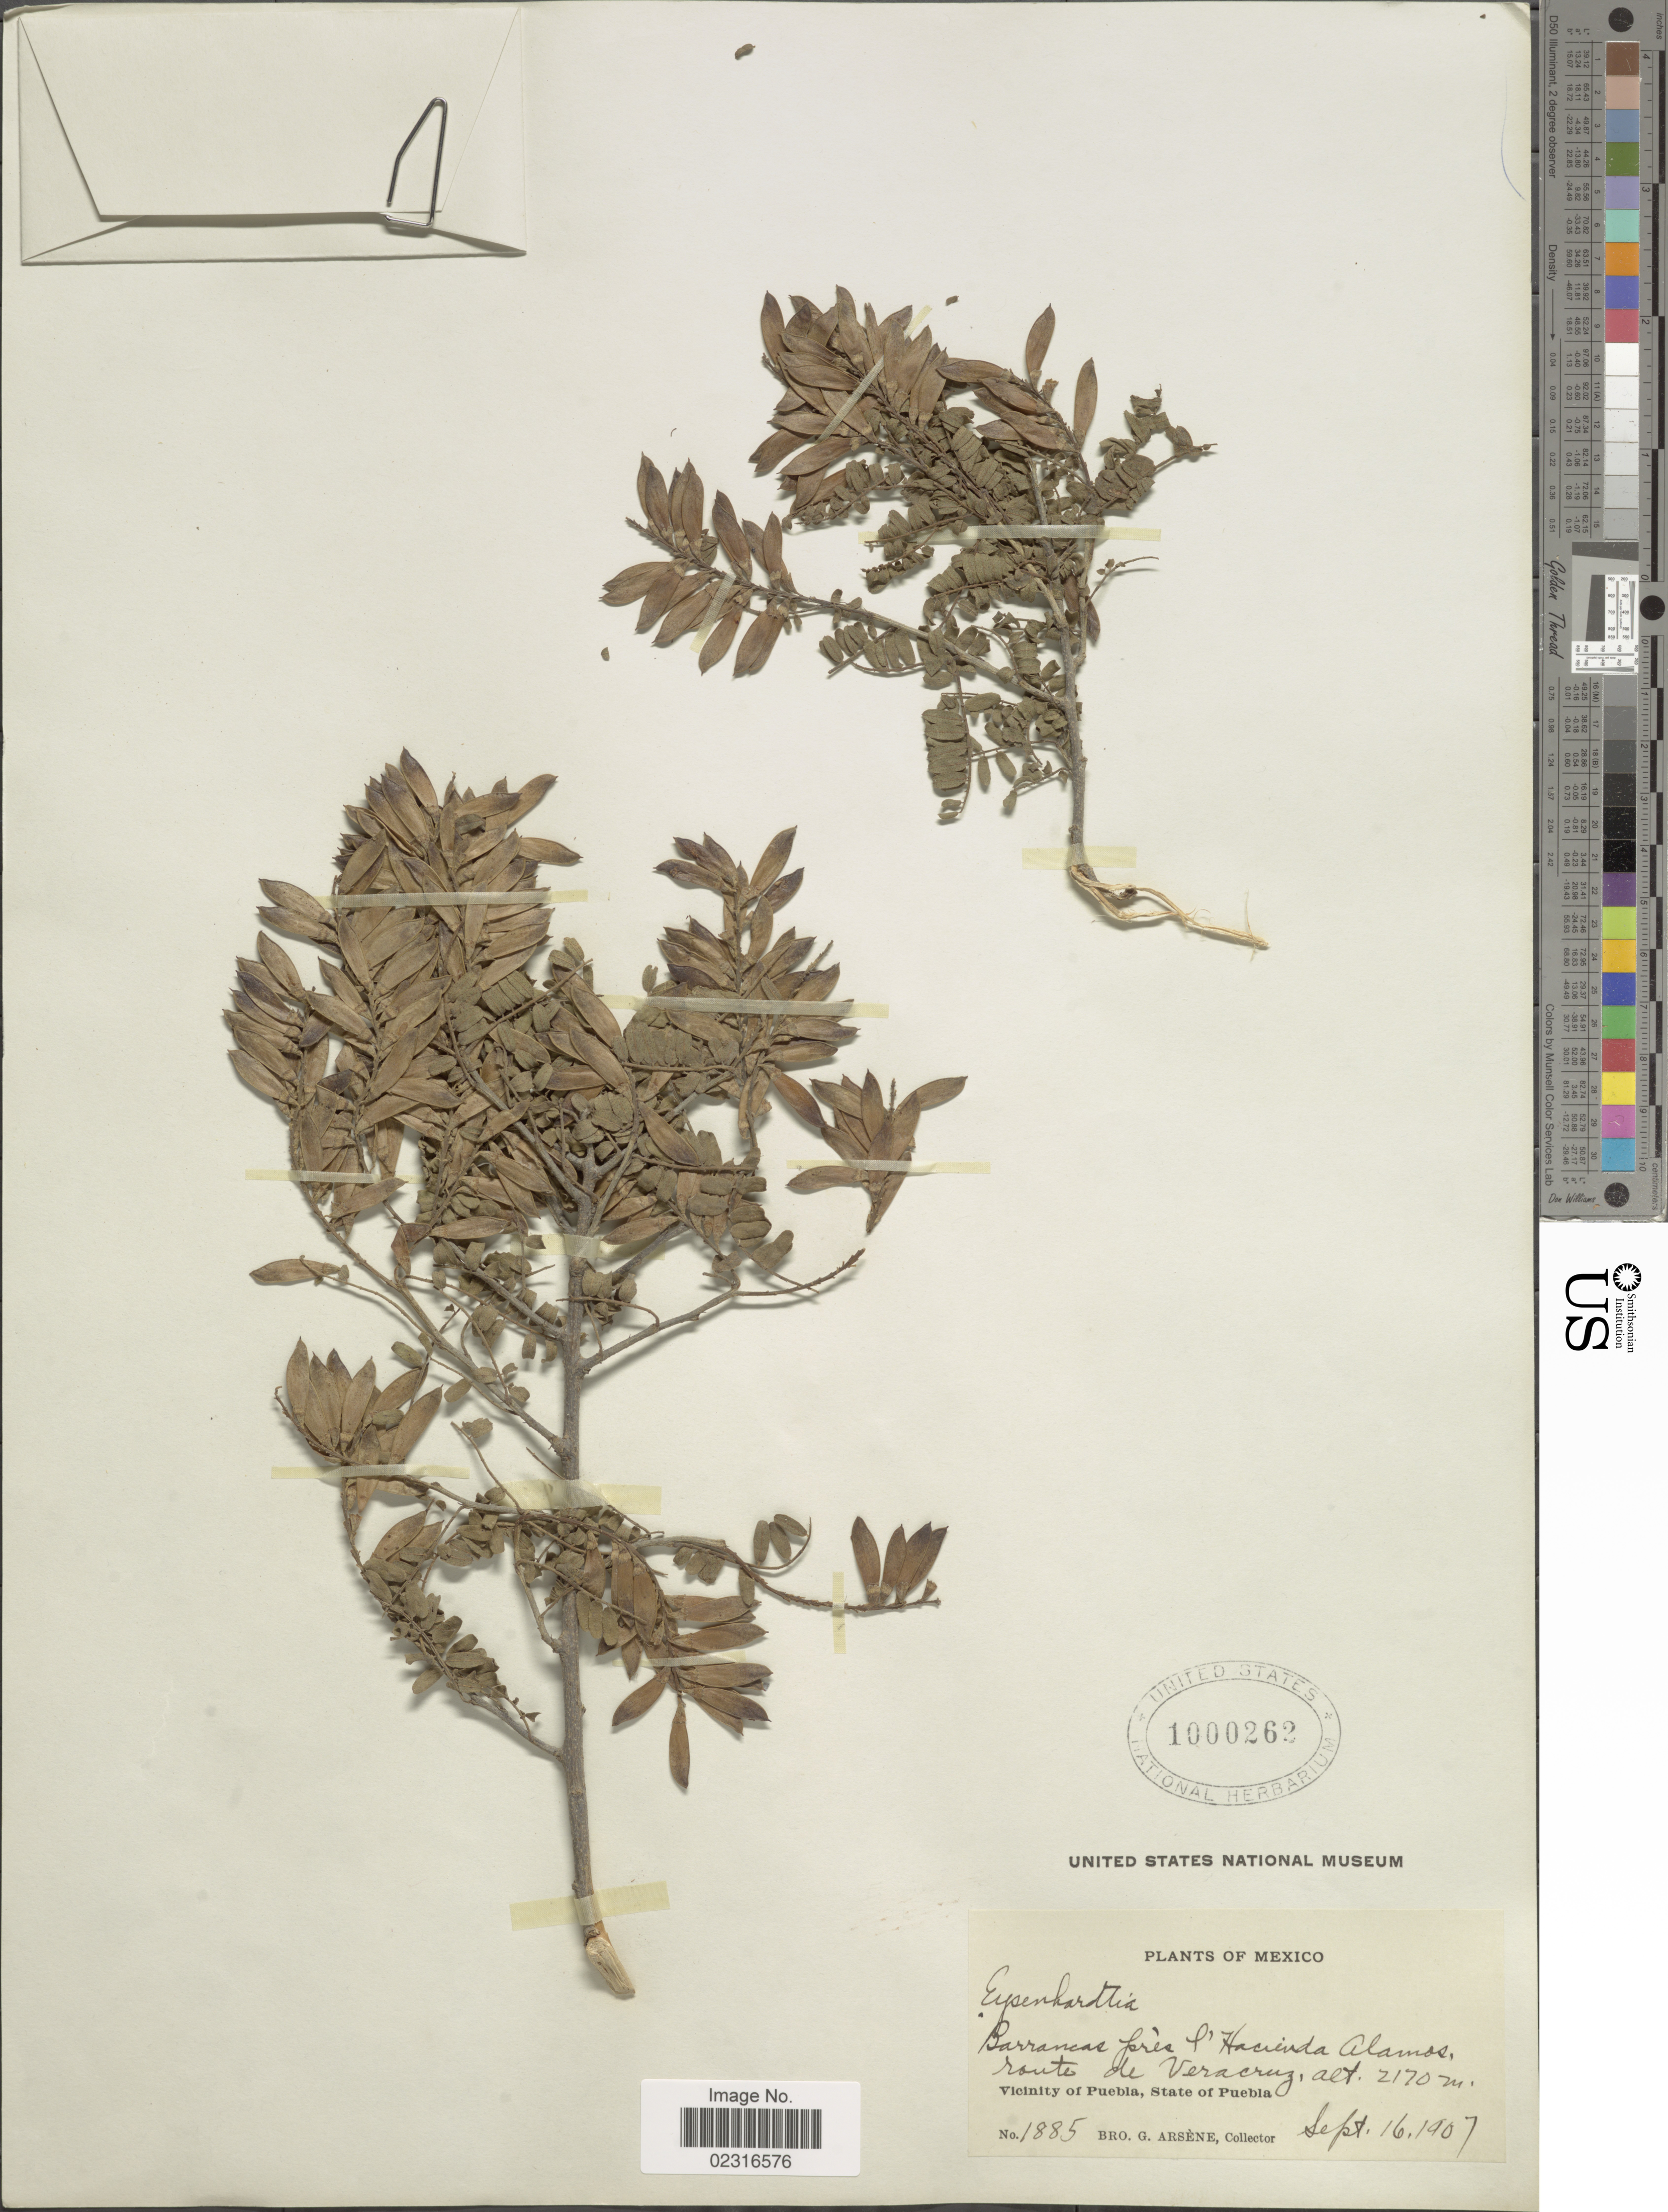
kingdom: Plantae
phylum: Tracheophyta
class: Magnoliopsida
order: Fabales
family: Fabaceae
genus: Eysenhardtia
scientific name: Eysenhardtia sp.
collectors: Bro. G. Arsène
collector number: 1885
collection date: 1907-09-16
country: Mexico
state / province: Puebla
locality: Barranca fores l'Hacienda Alamos, route de Vera Cruz. Vicinity of Puebla.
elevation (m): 2170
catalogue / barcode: US 1000262